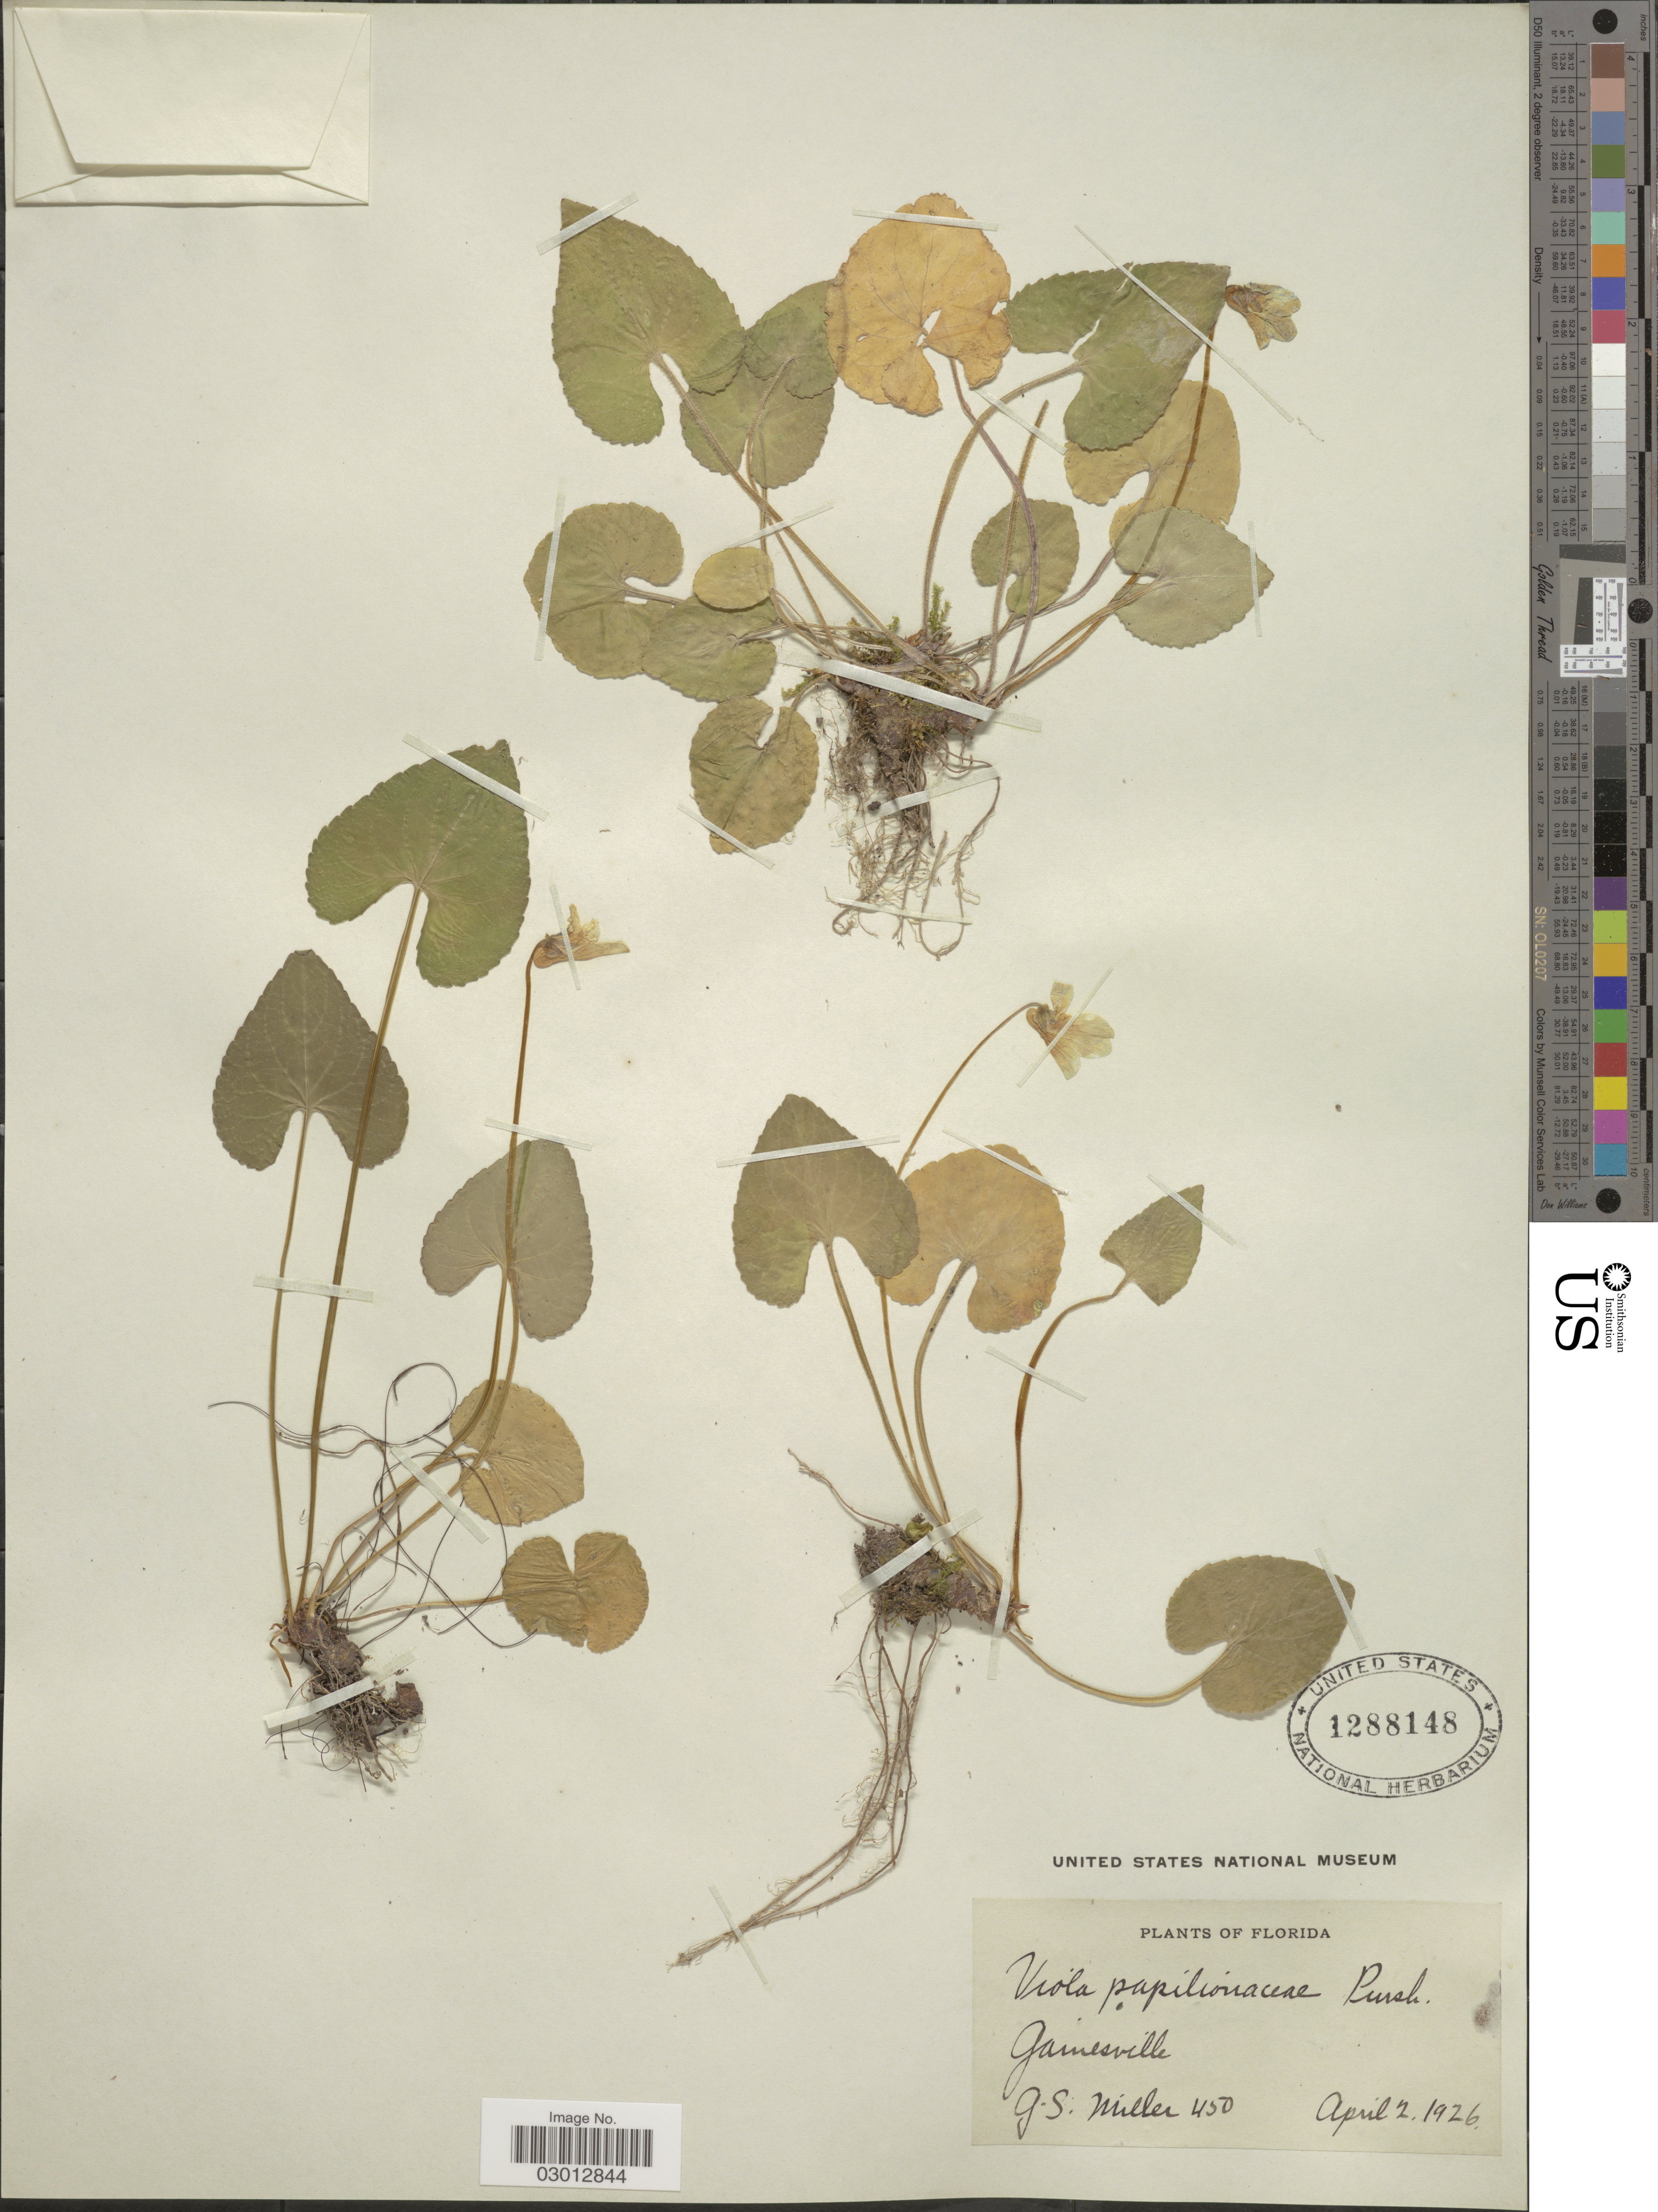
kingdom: Plantae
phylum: Tracheophyta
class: Magnoliopsida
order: Malpighiales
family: Violaceae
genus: Viola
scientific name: Viola papilionacea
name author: Pursh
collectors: G. S. Miller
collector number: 450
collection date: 1926-04-02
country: United States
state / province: Florida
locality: Gainesville.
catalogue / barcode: US 1288148